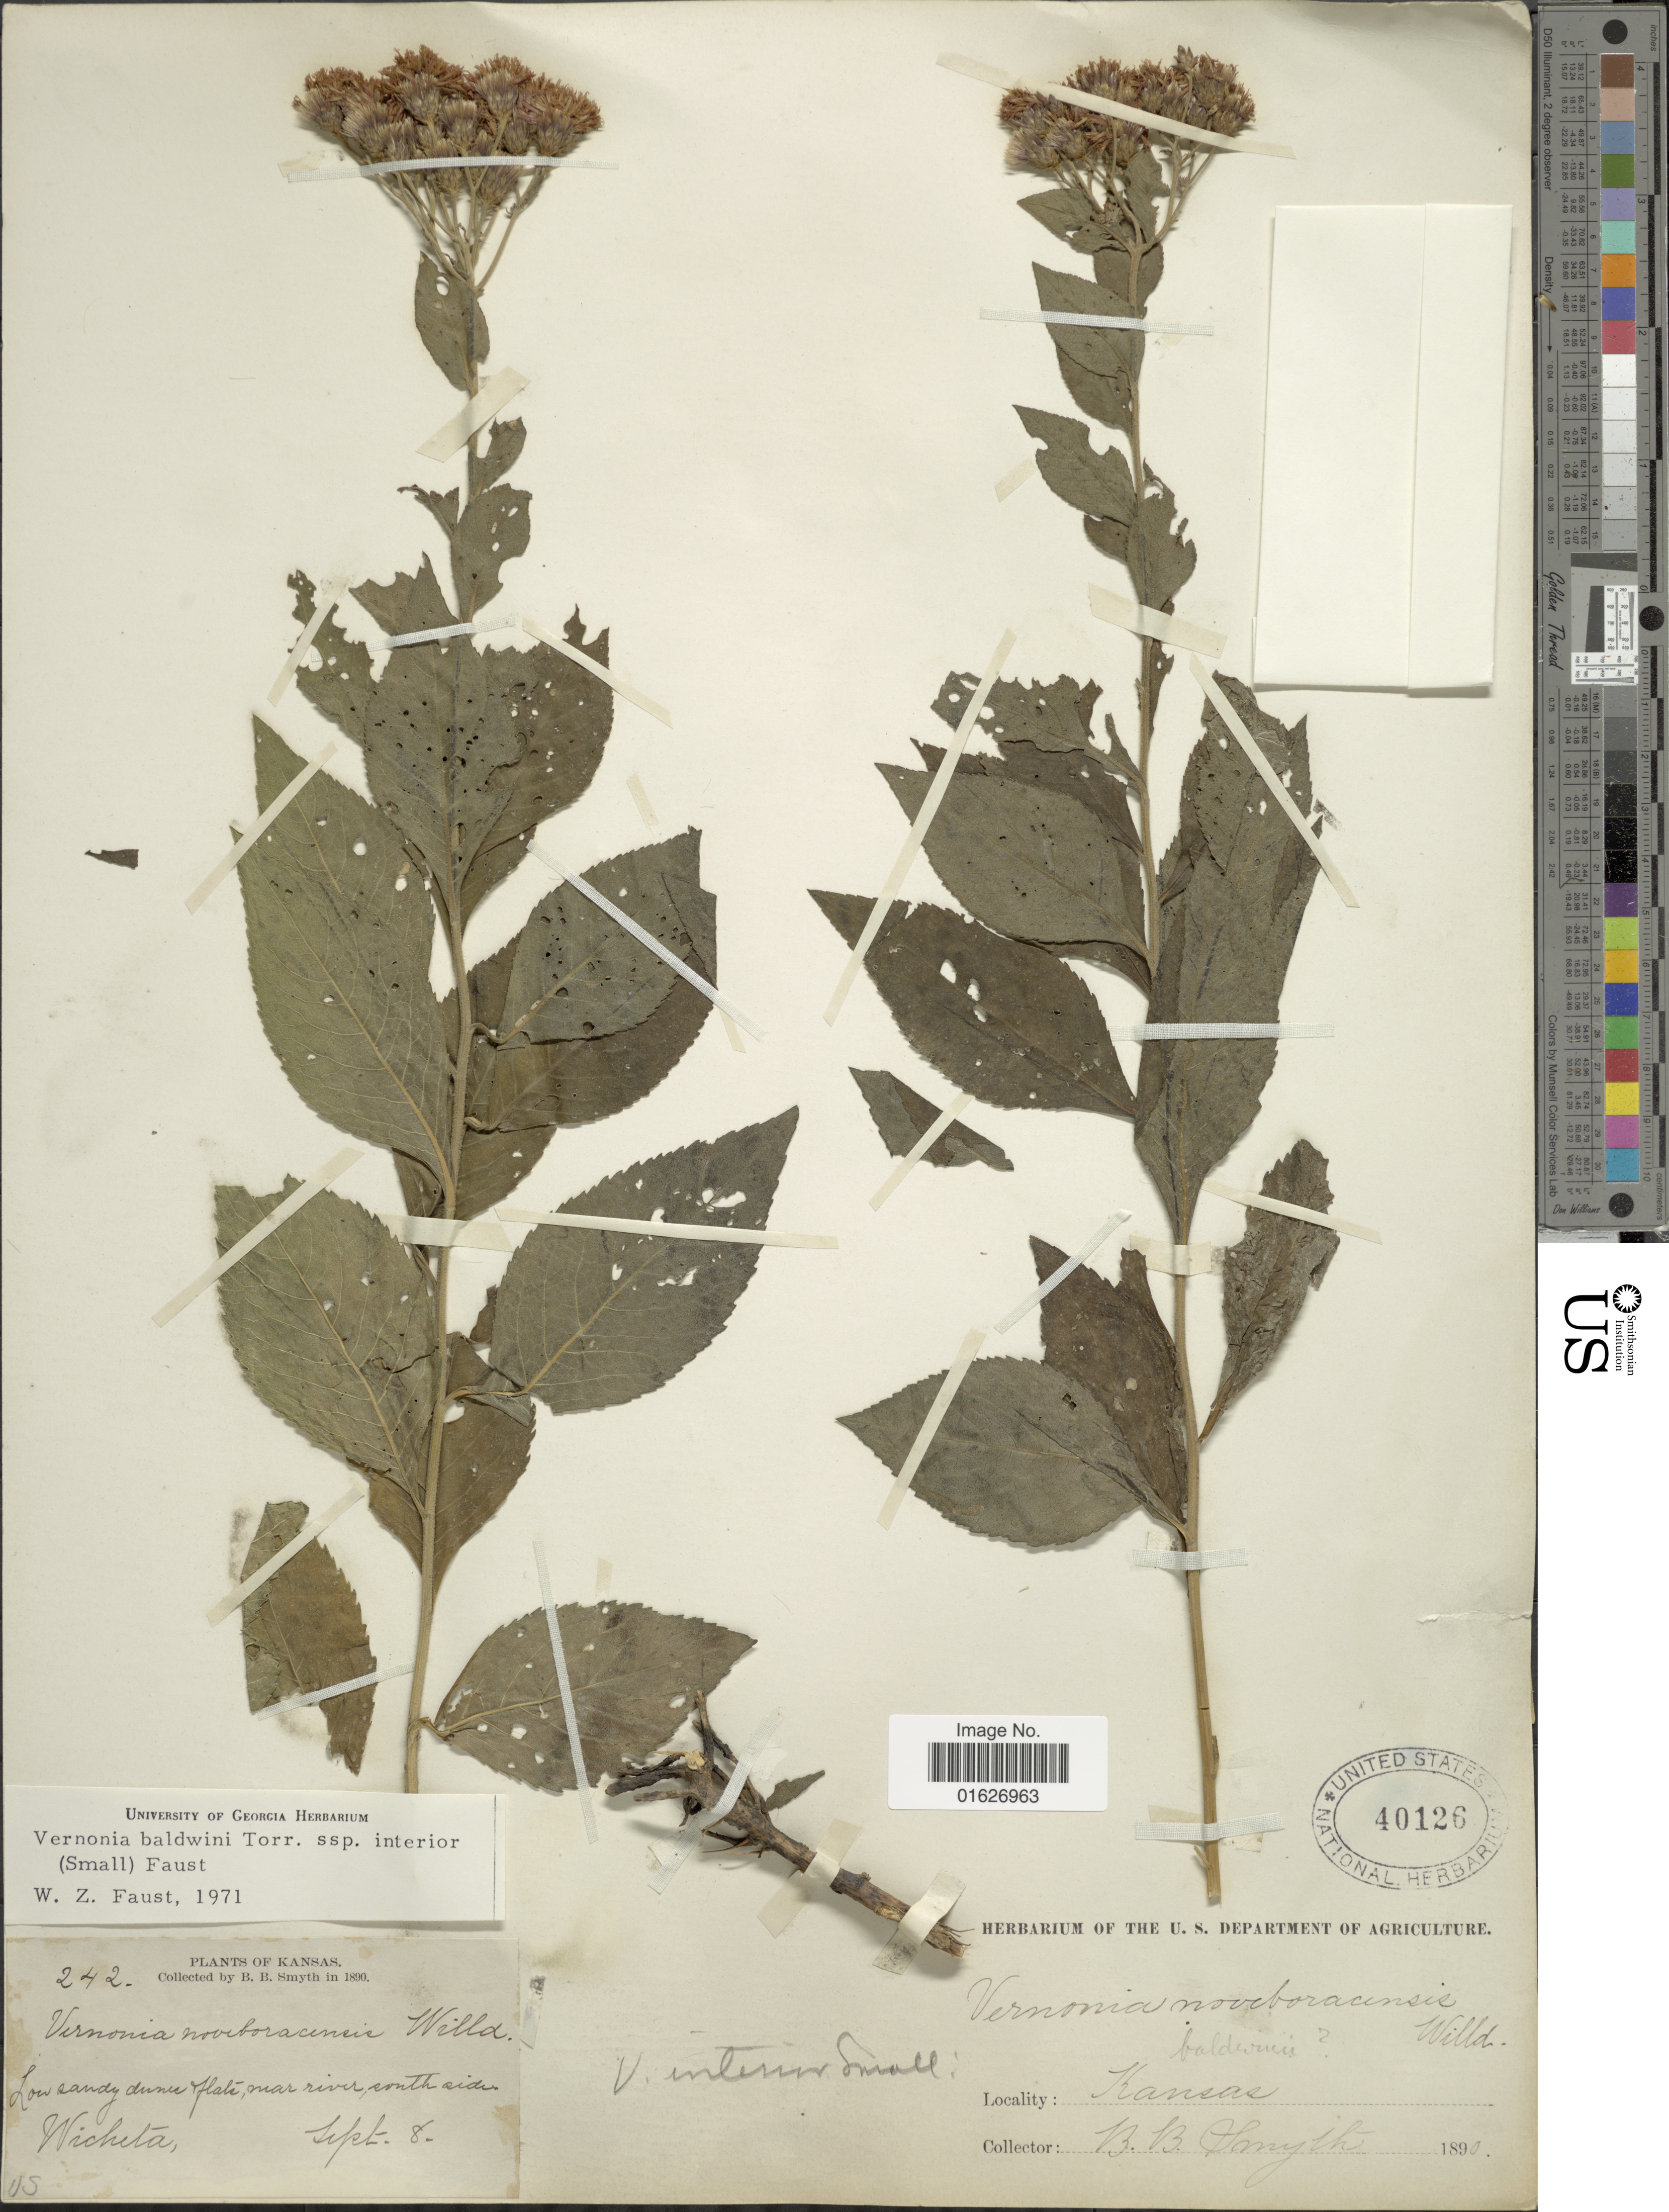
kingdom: Plantae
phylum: Tracheophyta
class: Magnoliopsida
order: Asterales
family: Asteraceae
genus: Vernonia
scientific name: Vernonia baldwinii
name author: Torr.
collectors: B. Smyth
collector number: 242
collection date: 1890-09-08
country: United States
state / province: Kansas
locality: Mar river, south side Wicheta.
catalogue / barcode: US 40126